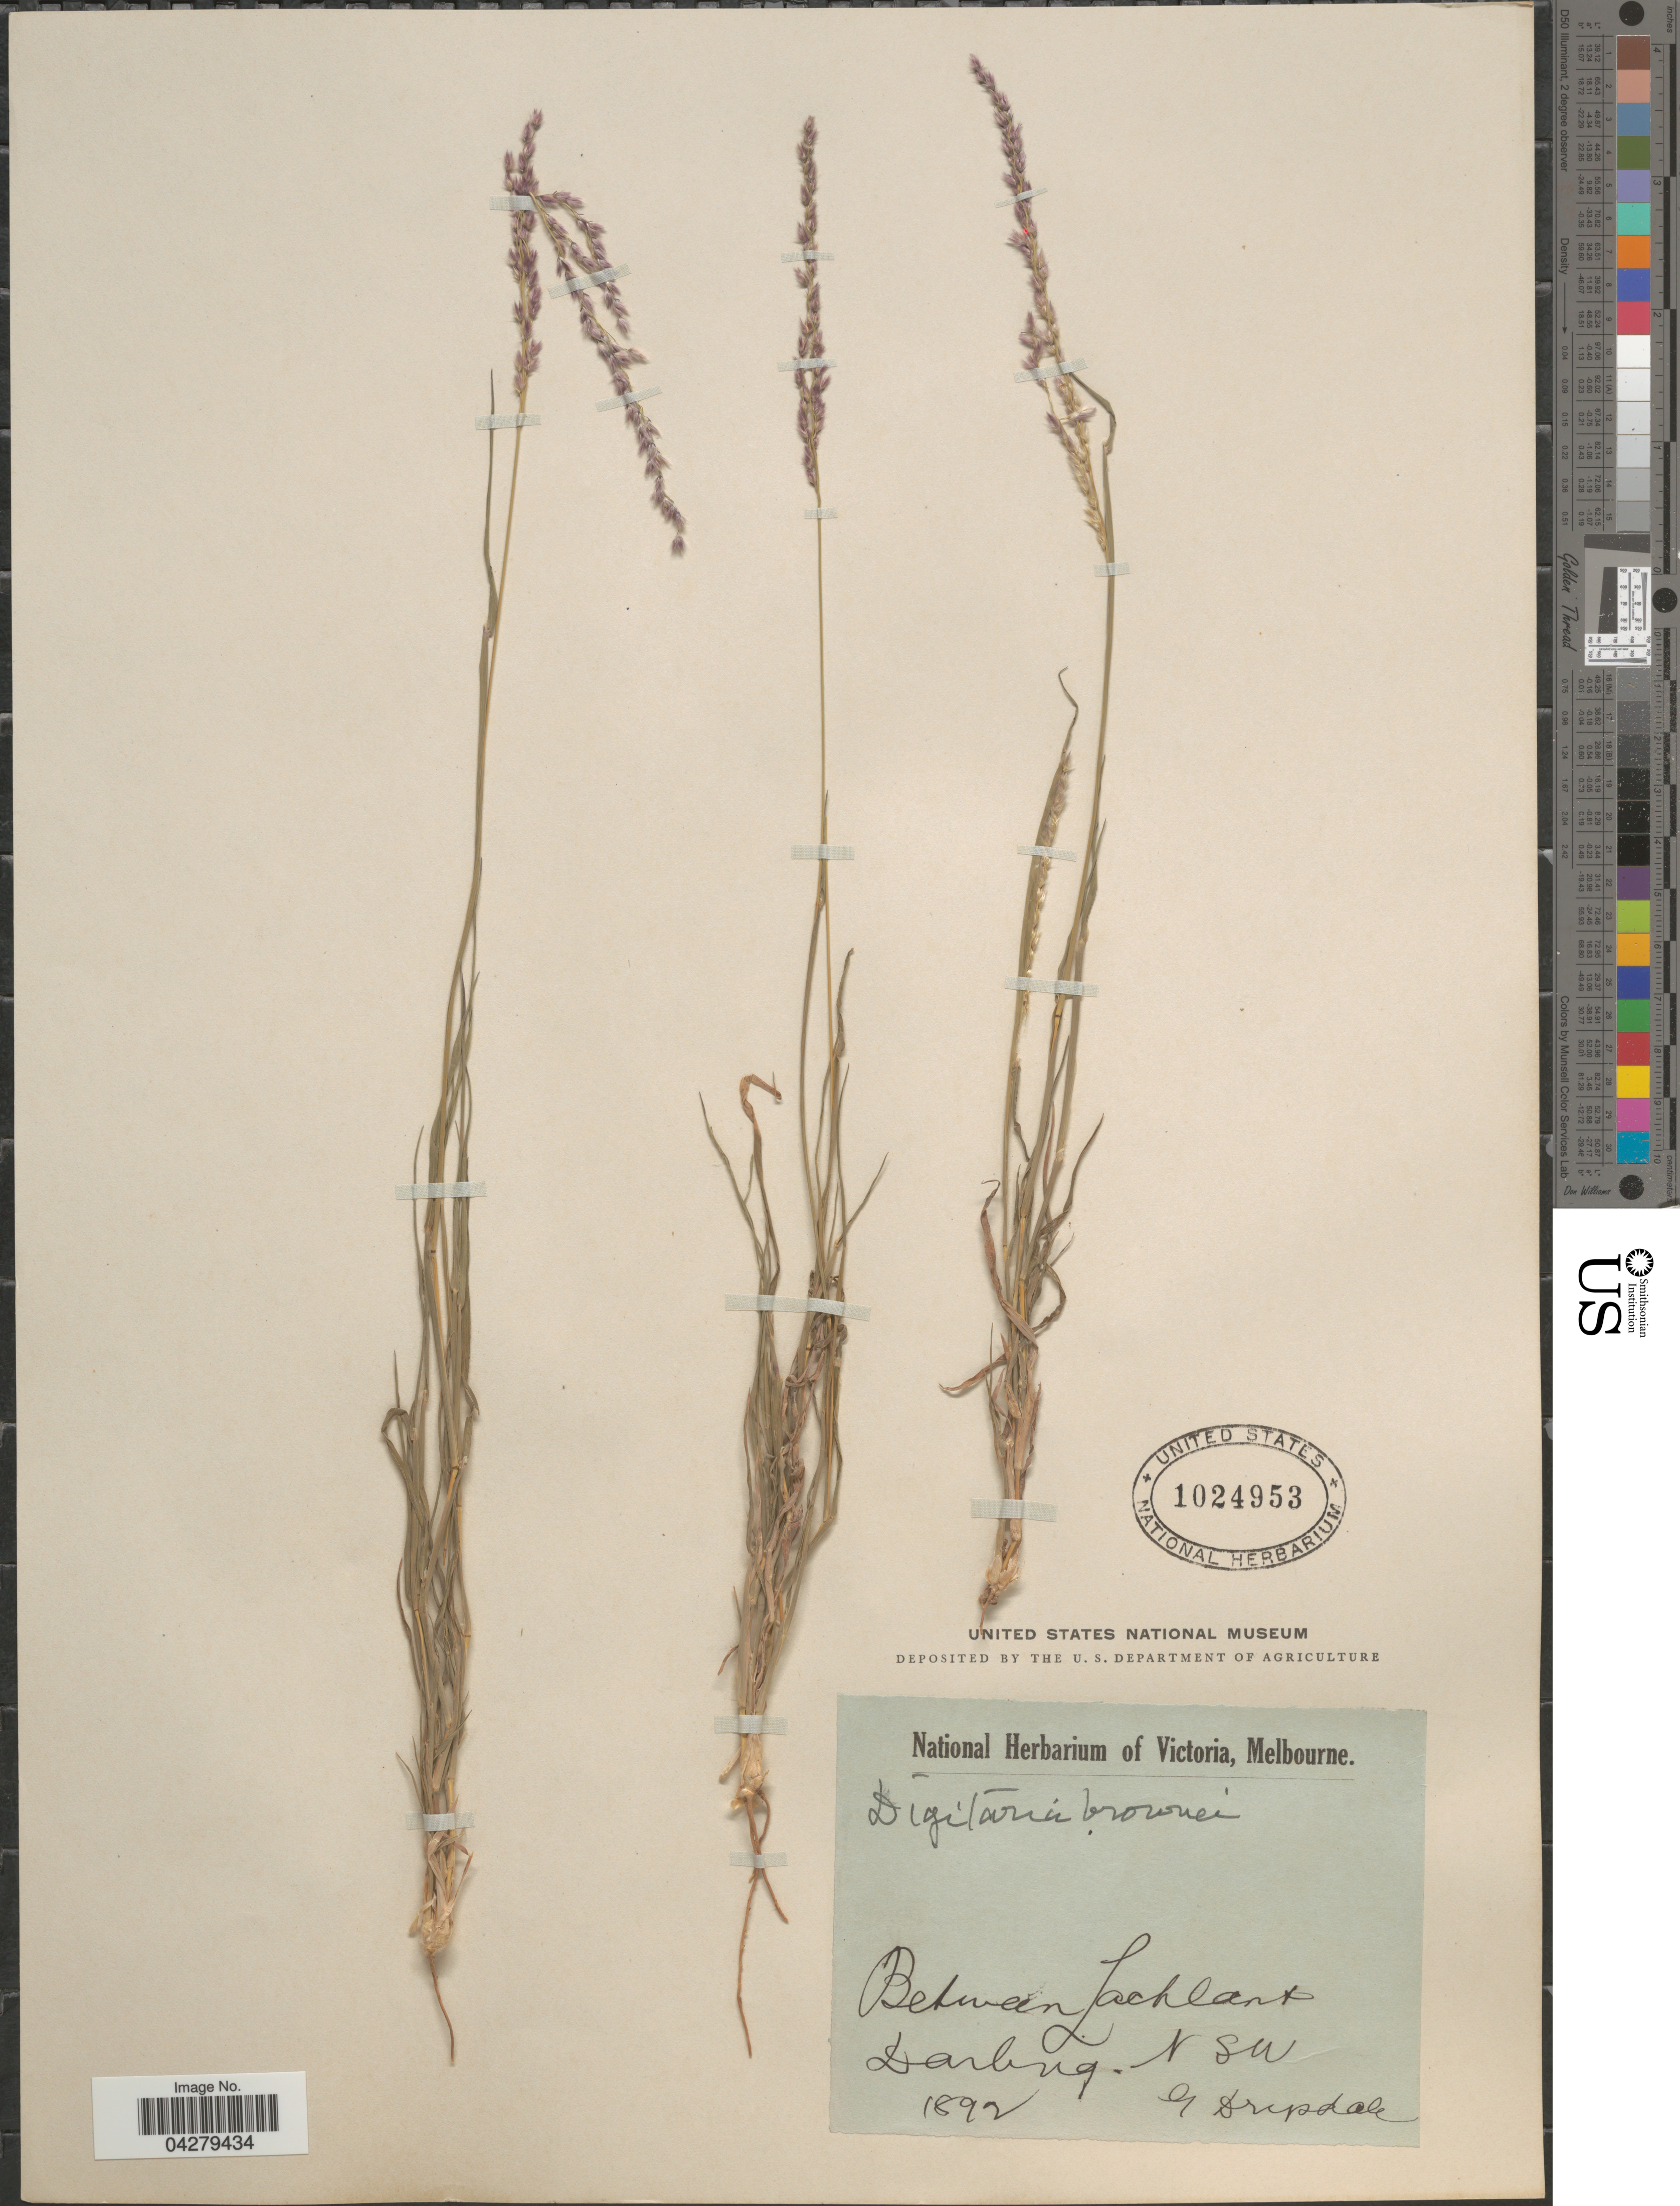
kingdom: Plantae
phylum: Tracheophyta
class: Liliopsida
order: Poales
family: Poaceae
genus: Digitaria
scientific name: Digitaria brownii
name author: (Roem. & Schult.) Hughes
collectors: Drupdale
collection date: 1892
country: Australia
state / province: New South Wales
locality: Between Lachlan + Darling.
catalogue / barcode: US 1024953